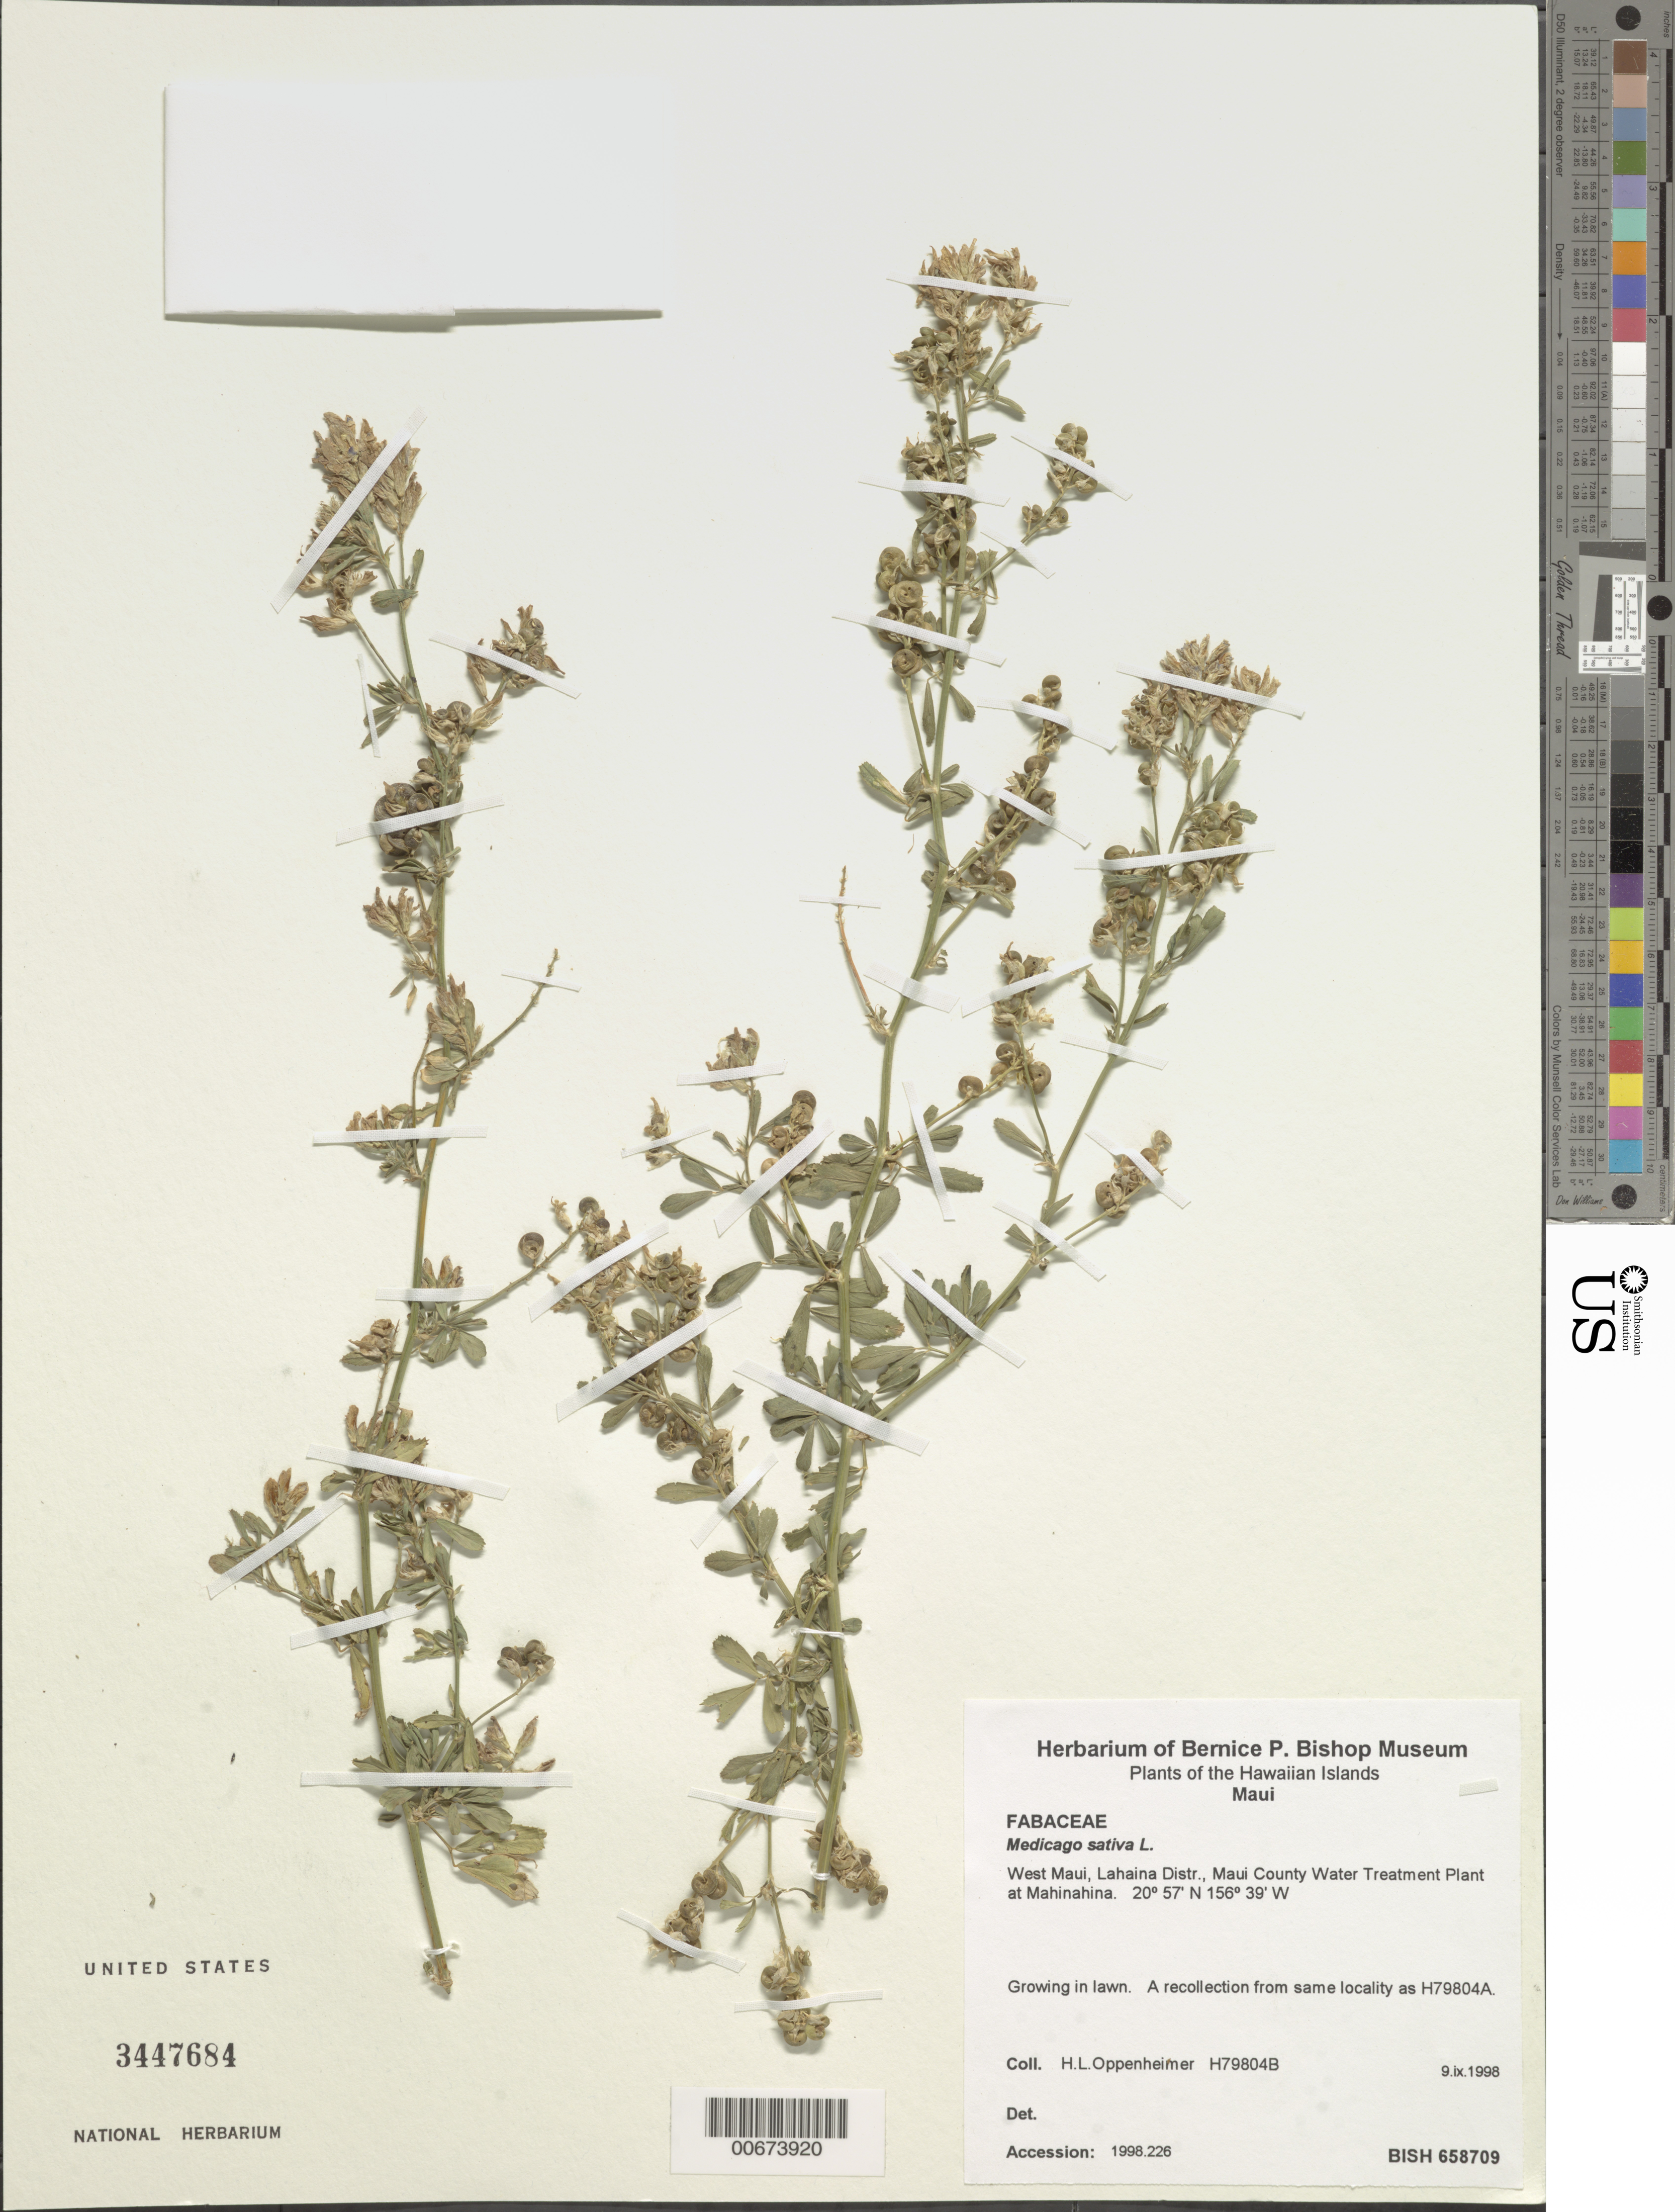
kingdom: Plantae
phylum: Tracheophyta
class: Magnoliopsida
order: Fabales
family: Fabaceae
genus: Medicago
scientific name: Medicago sativa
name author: L.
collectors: H. L. Oppenheimer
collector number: H79804B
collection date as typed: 9 Sep 1998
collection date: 1998-09-09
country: United States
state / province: Hawaii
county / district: Maui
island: Maui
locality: West Maui, Lahaina Distr., Maui County Water Treatment Plant at Mahinahina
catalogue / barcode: US 3447684